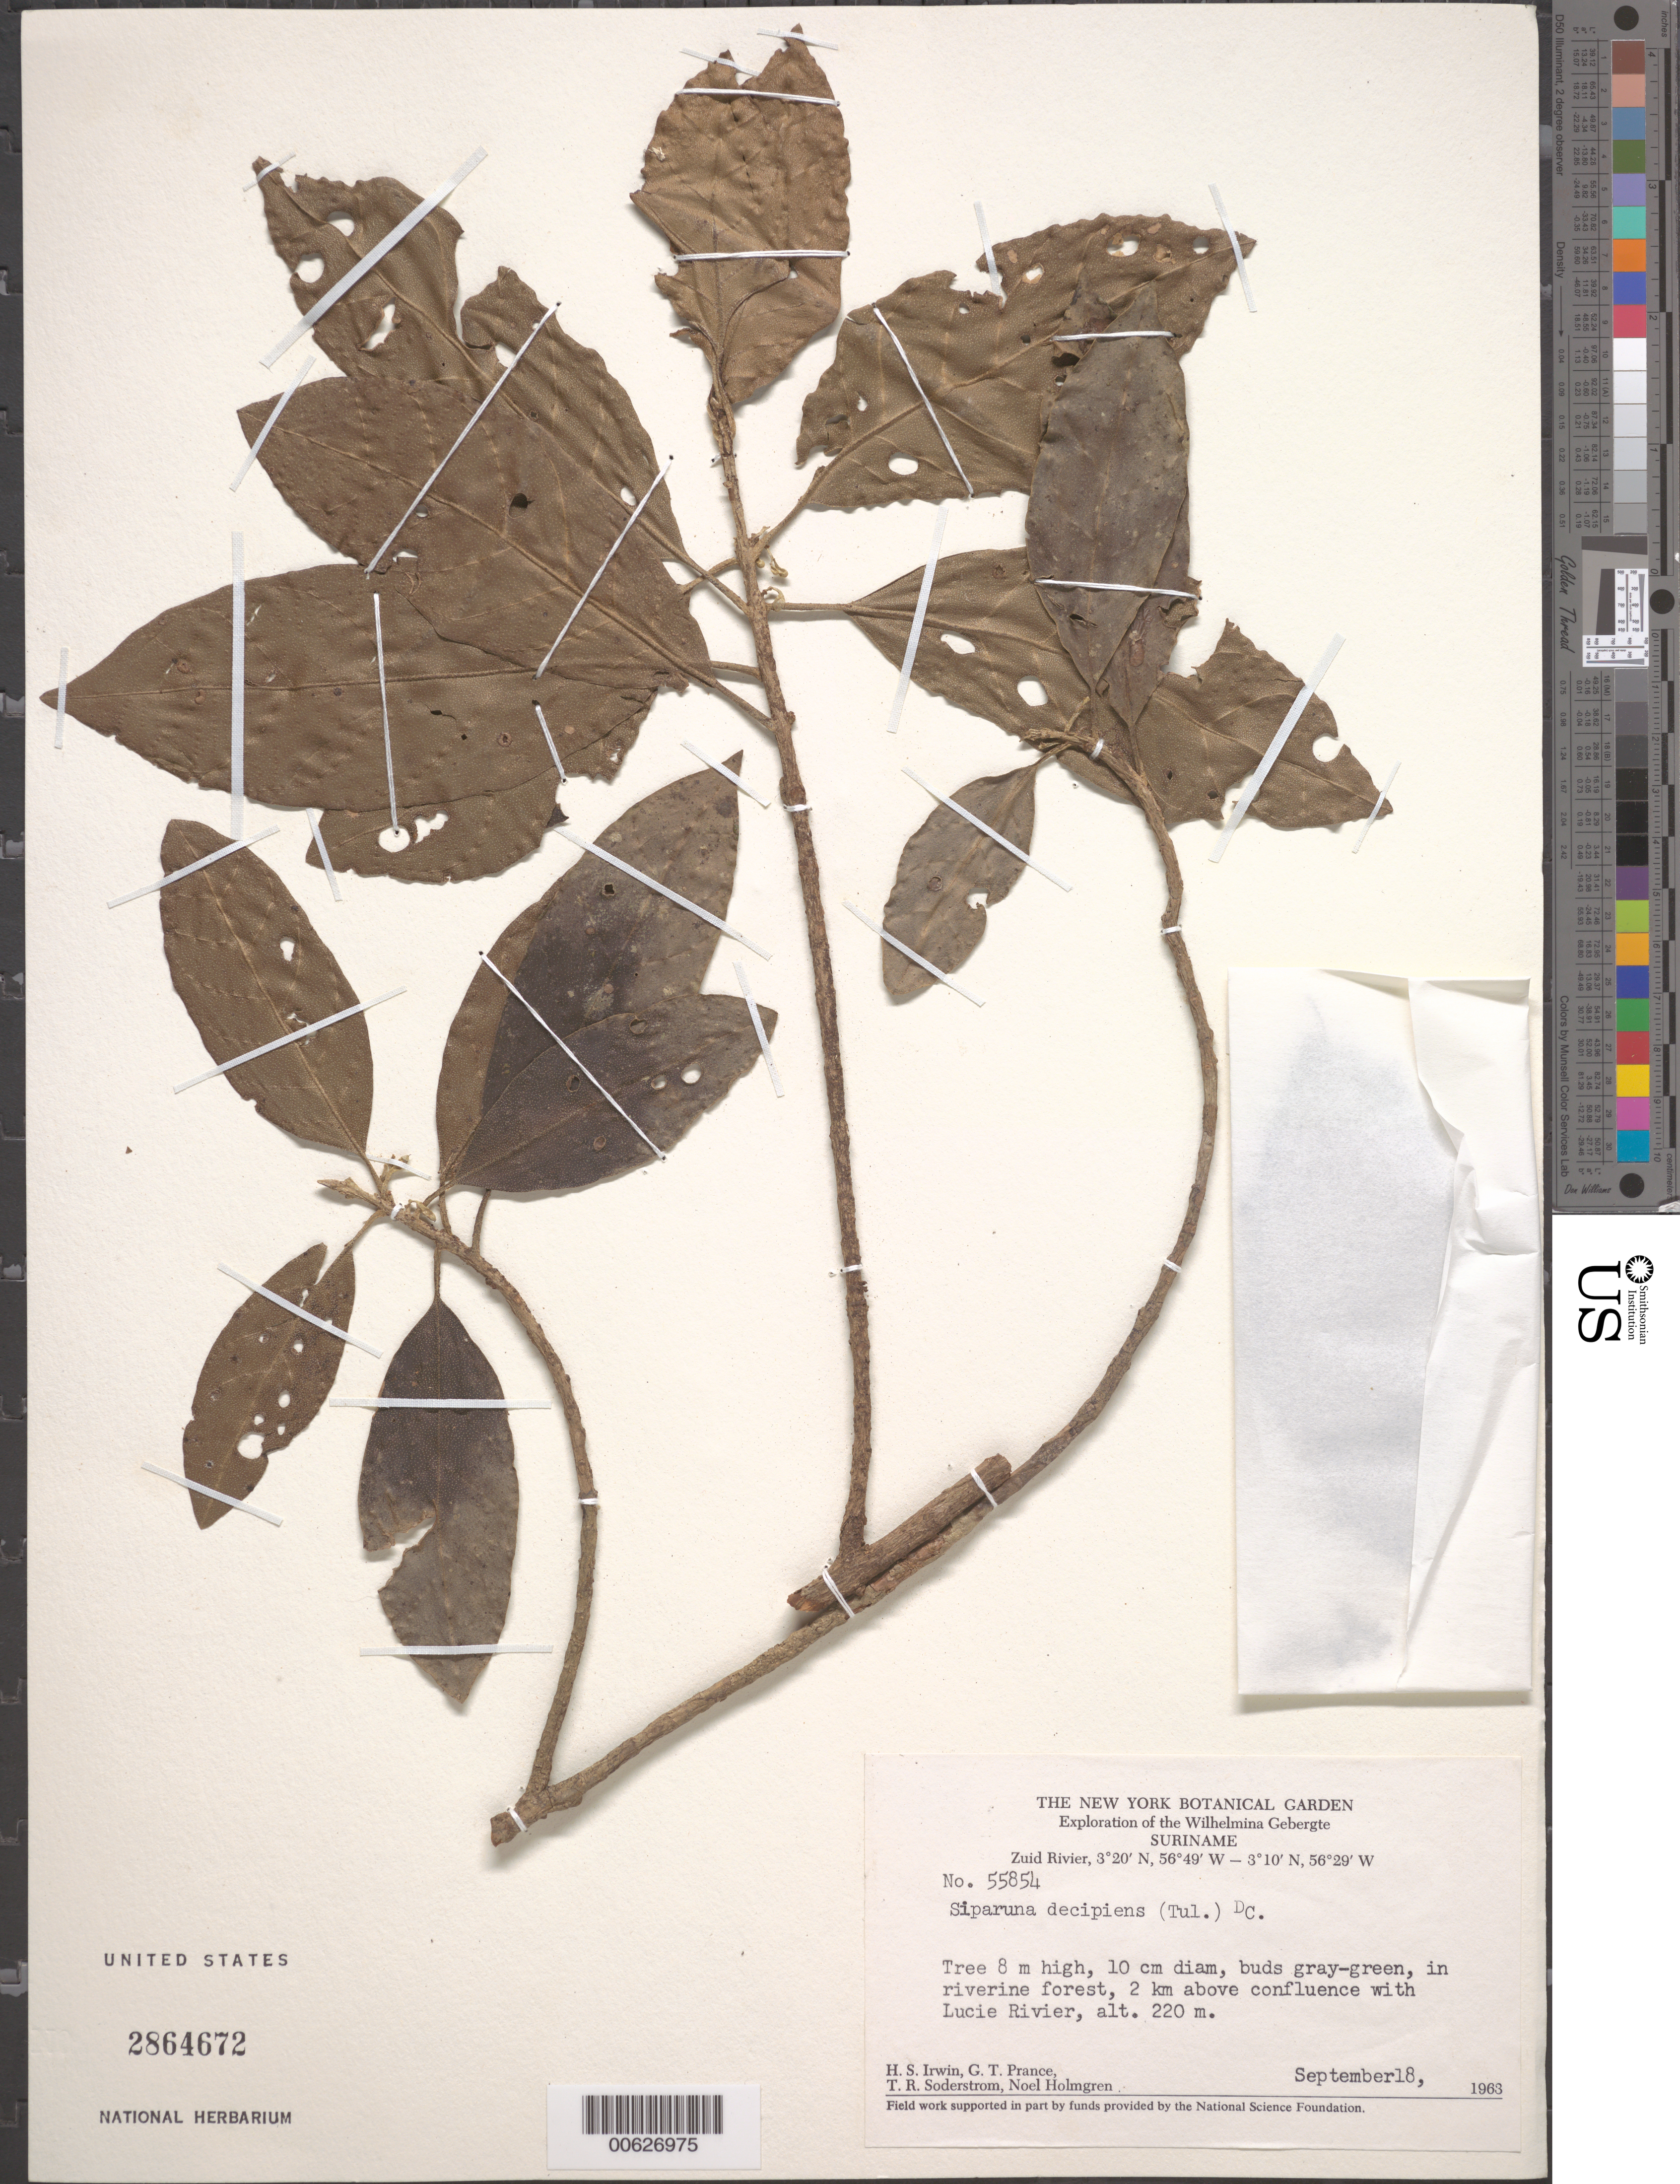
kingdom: Plantae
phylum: Tracheophyta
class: Magnoliopsida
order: Laurales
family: Siparunaceae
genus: Siparuna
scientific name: Siparuna decipiens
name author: (Tul.) A. DC.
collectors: H. Irwin, G. T. Prance, T. R. Soderstrom & N. H. Holmgren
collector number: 55854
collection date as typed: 18-Sep-63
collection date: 1963-09-18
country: Suriname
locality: Zuid River, 2 km above confluence with Lucie R., Wilhelmina Gebergte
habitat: Riverine forest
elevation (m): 220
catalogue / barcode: US 2864672